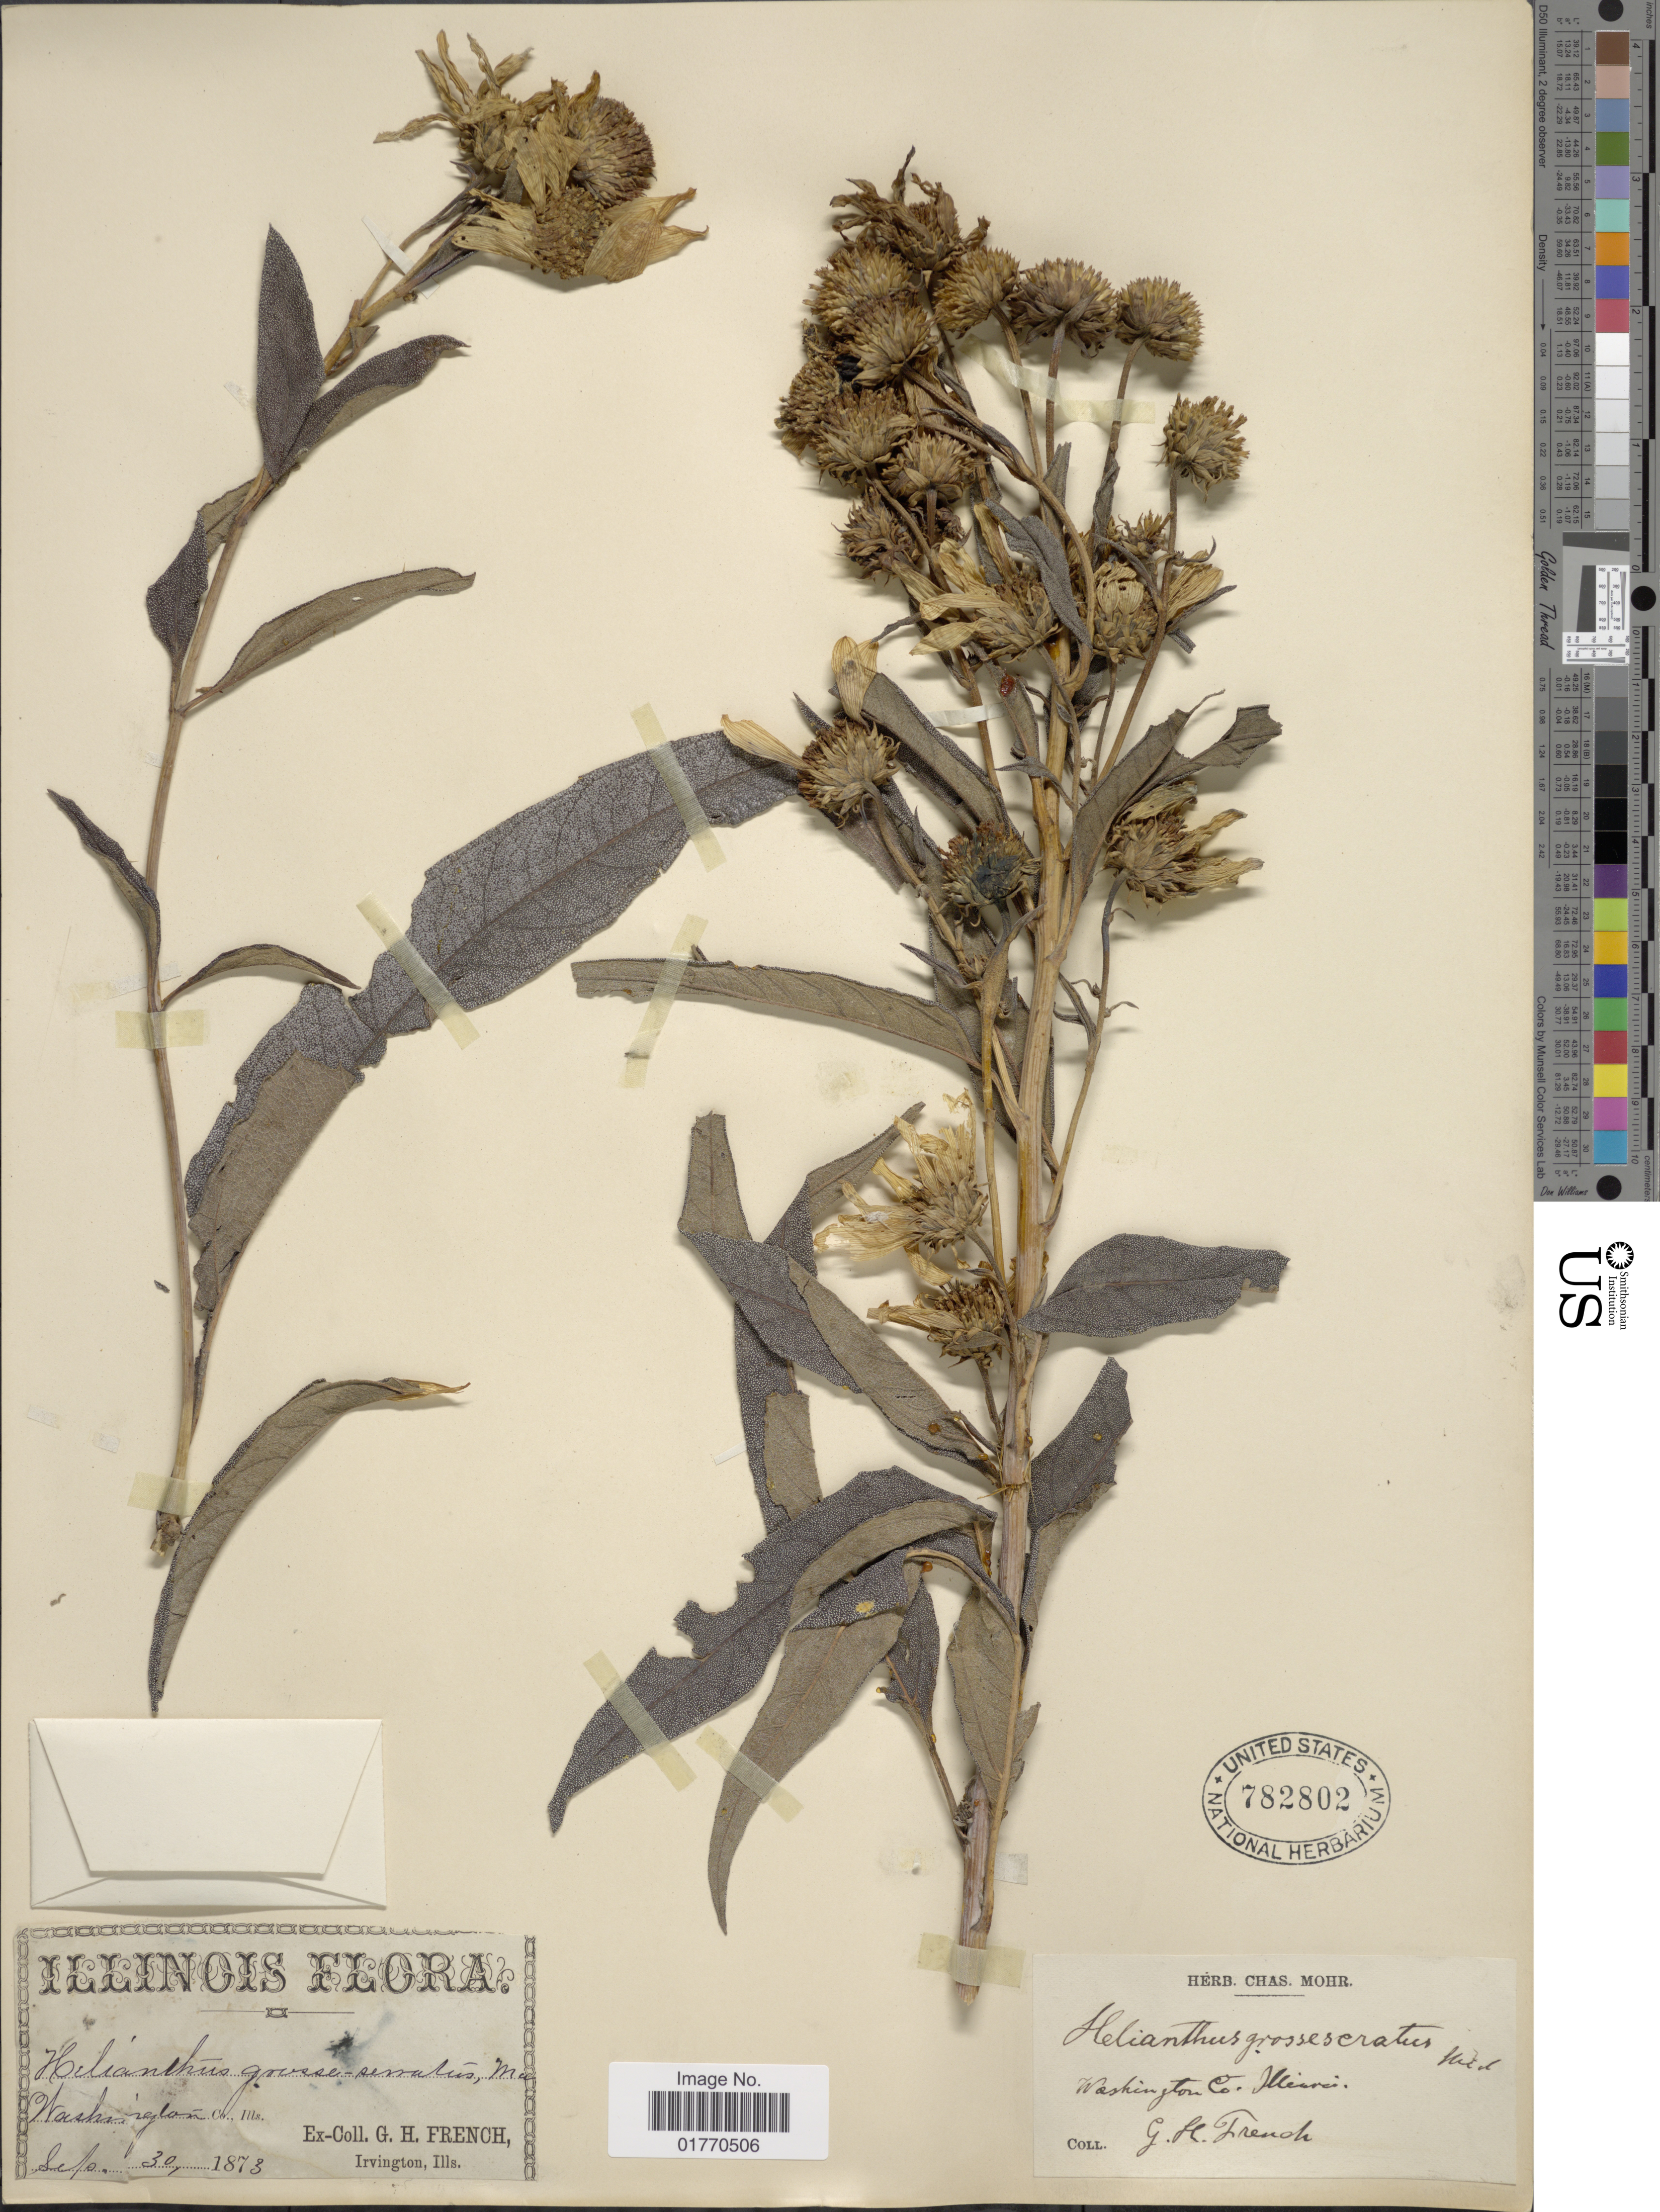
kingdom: Plantae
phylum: Tracheophyta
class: Magnoliopsida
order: Asterales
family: Asteraceae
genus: Helianthus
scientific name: Helianthus grosseserratus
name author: M. Martens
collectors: G. H. French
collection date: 1873-09-30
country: United States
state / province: Illinois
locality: Washington Co.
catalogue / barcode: US 782802